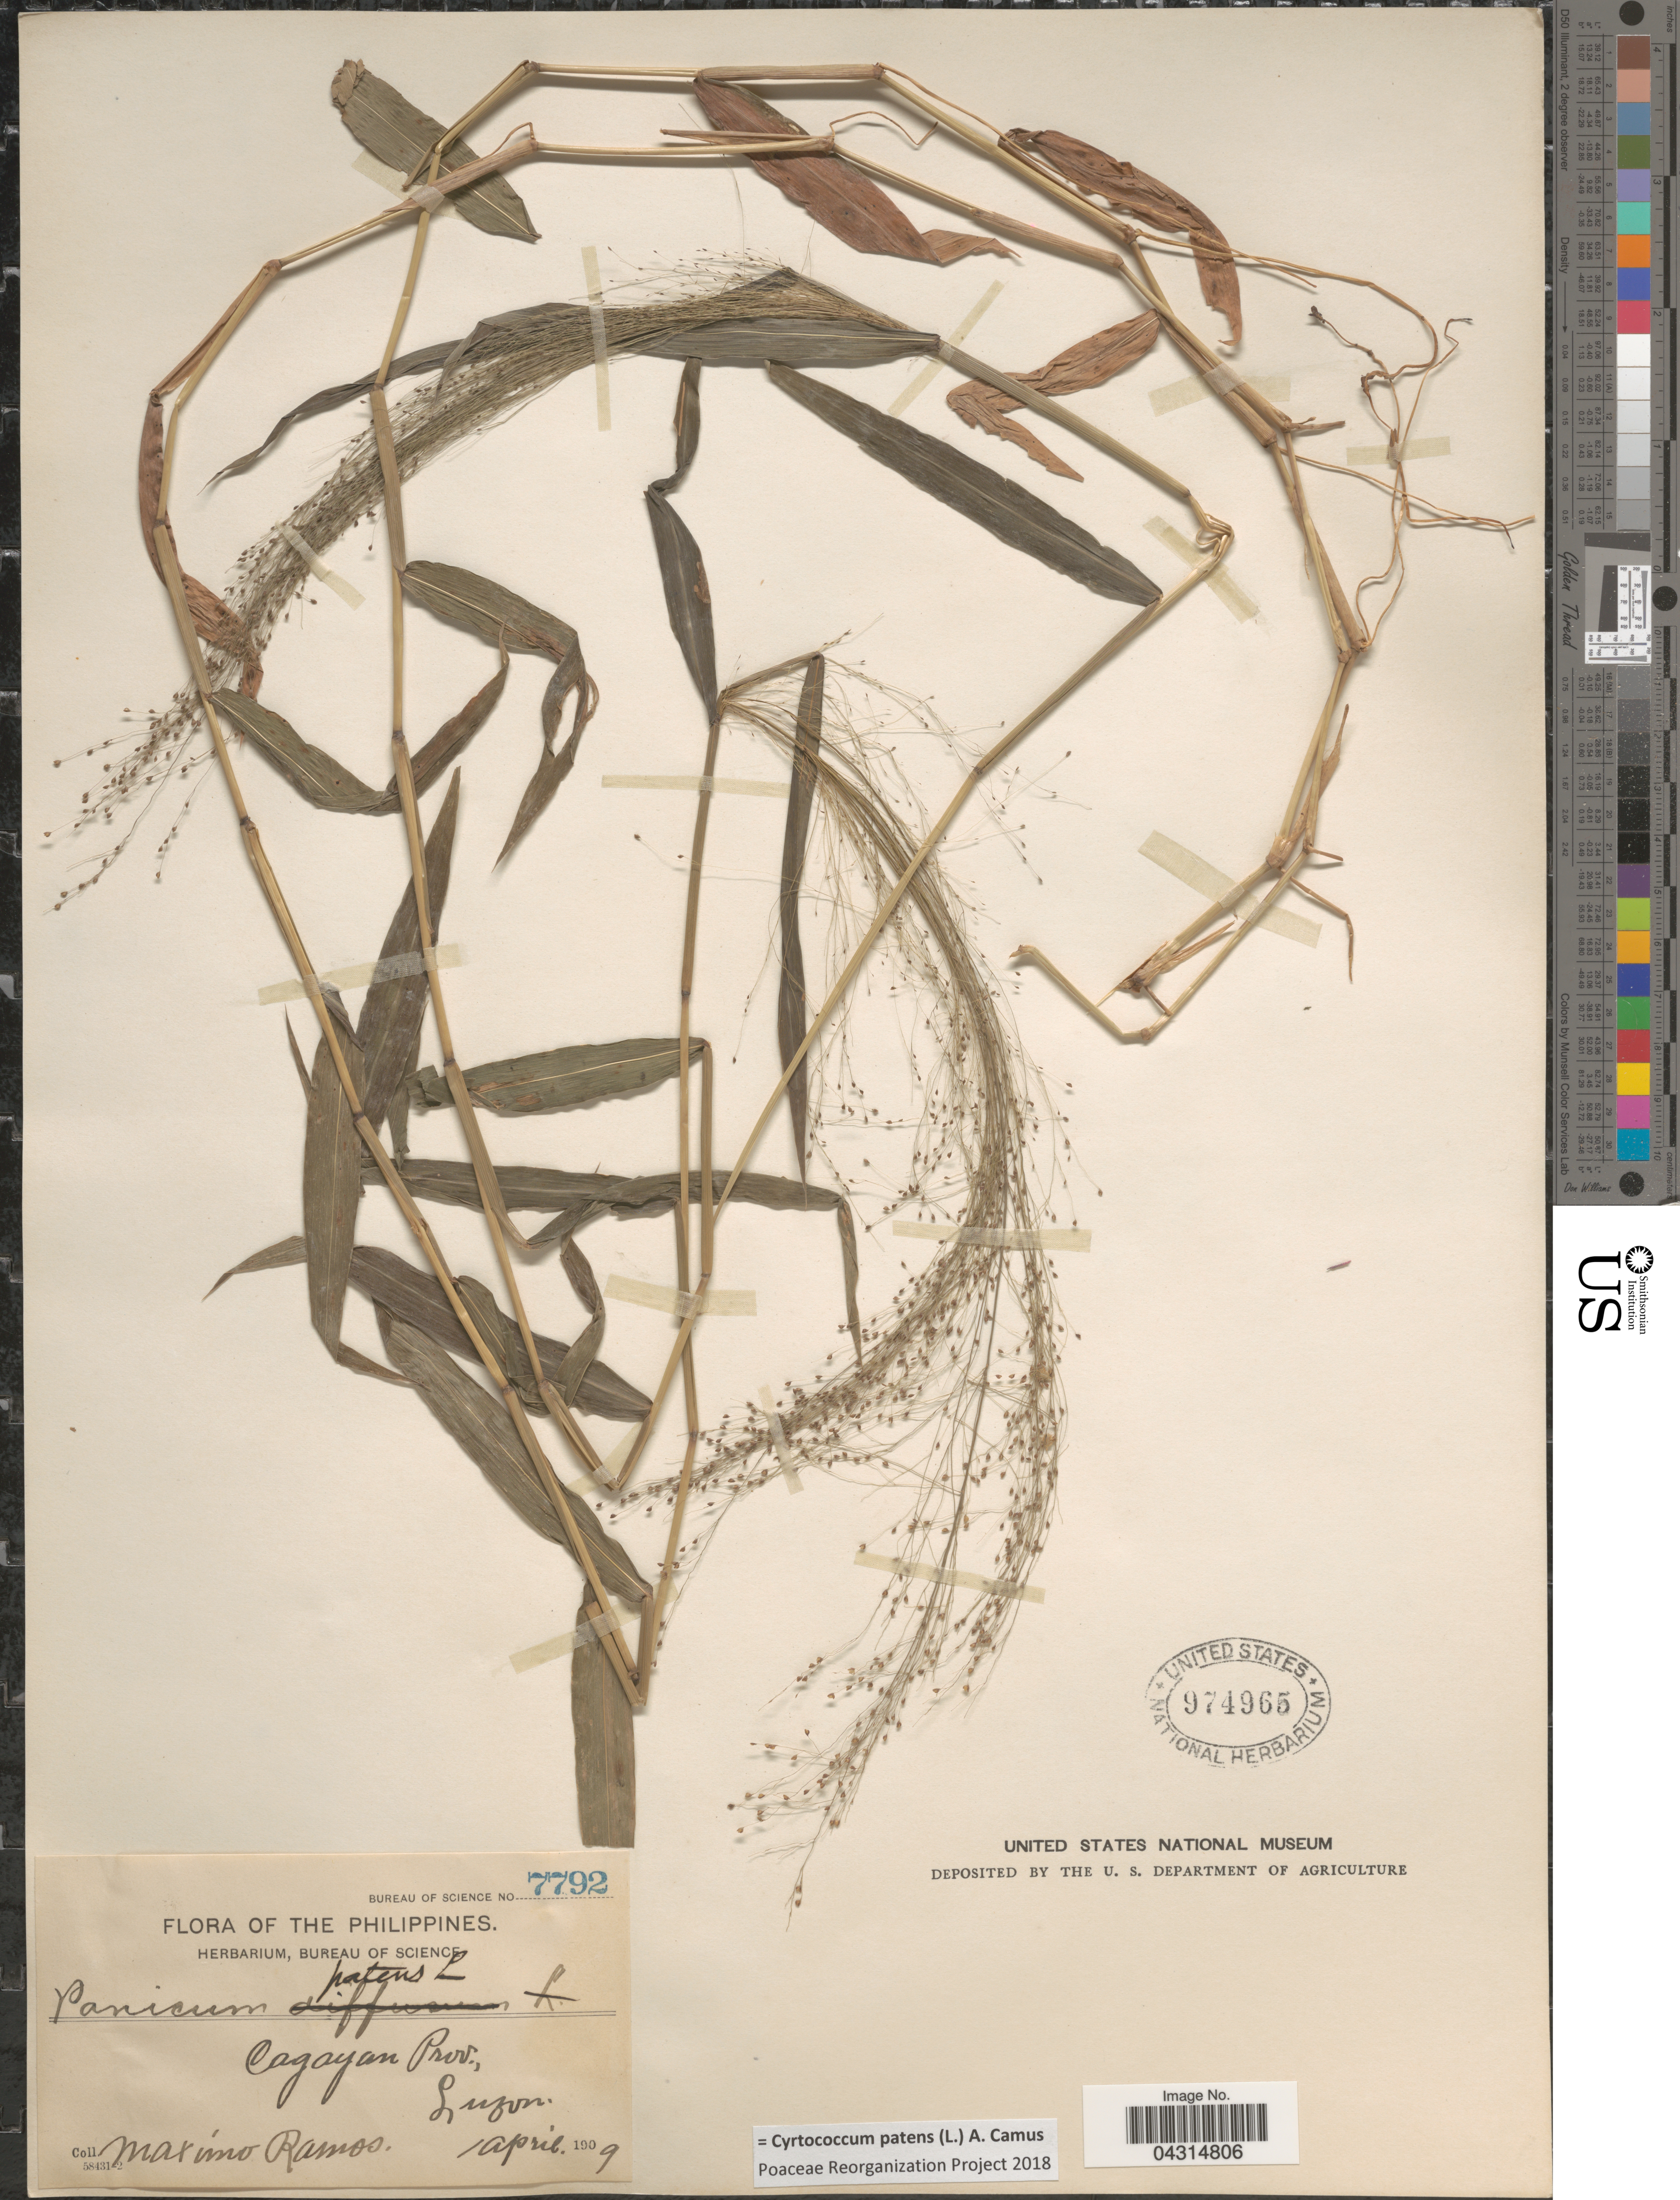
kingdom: Plantae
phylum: Tracheophyta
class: Liliopsida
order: Poales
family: Poaceae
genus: Cyrtococcum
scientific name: Cyrtococcum patens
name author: (L.) A. Camus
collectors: M. Ramos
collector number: Bureau of Science 7792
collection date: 1909-04-01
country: Philippines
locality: Cagayan Prov., Luzon.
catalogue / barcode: US 974965